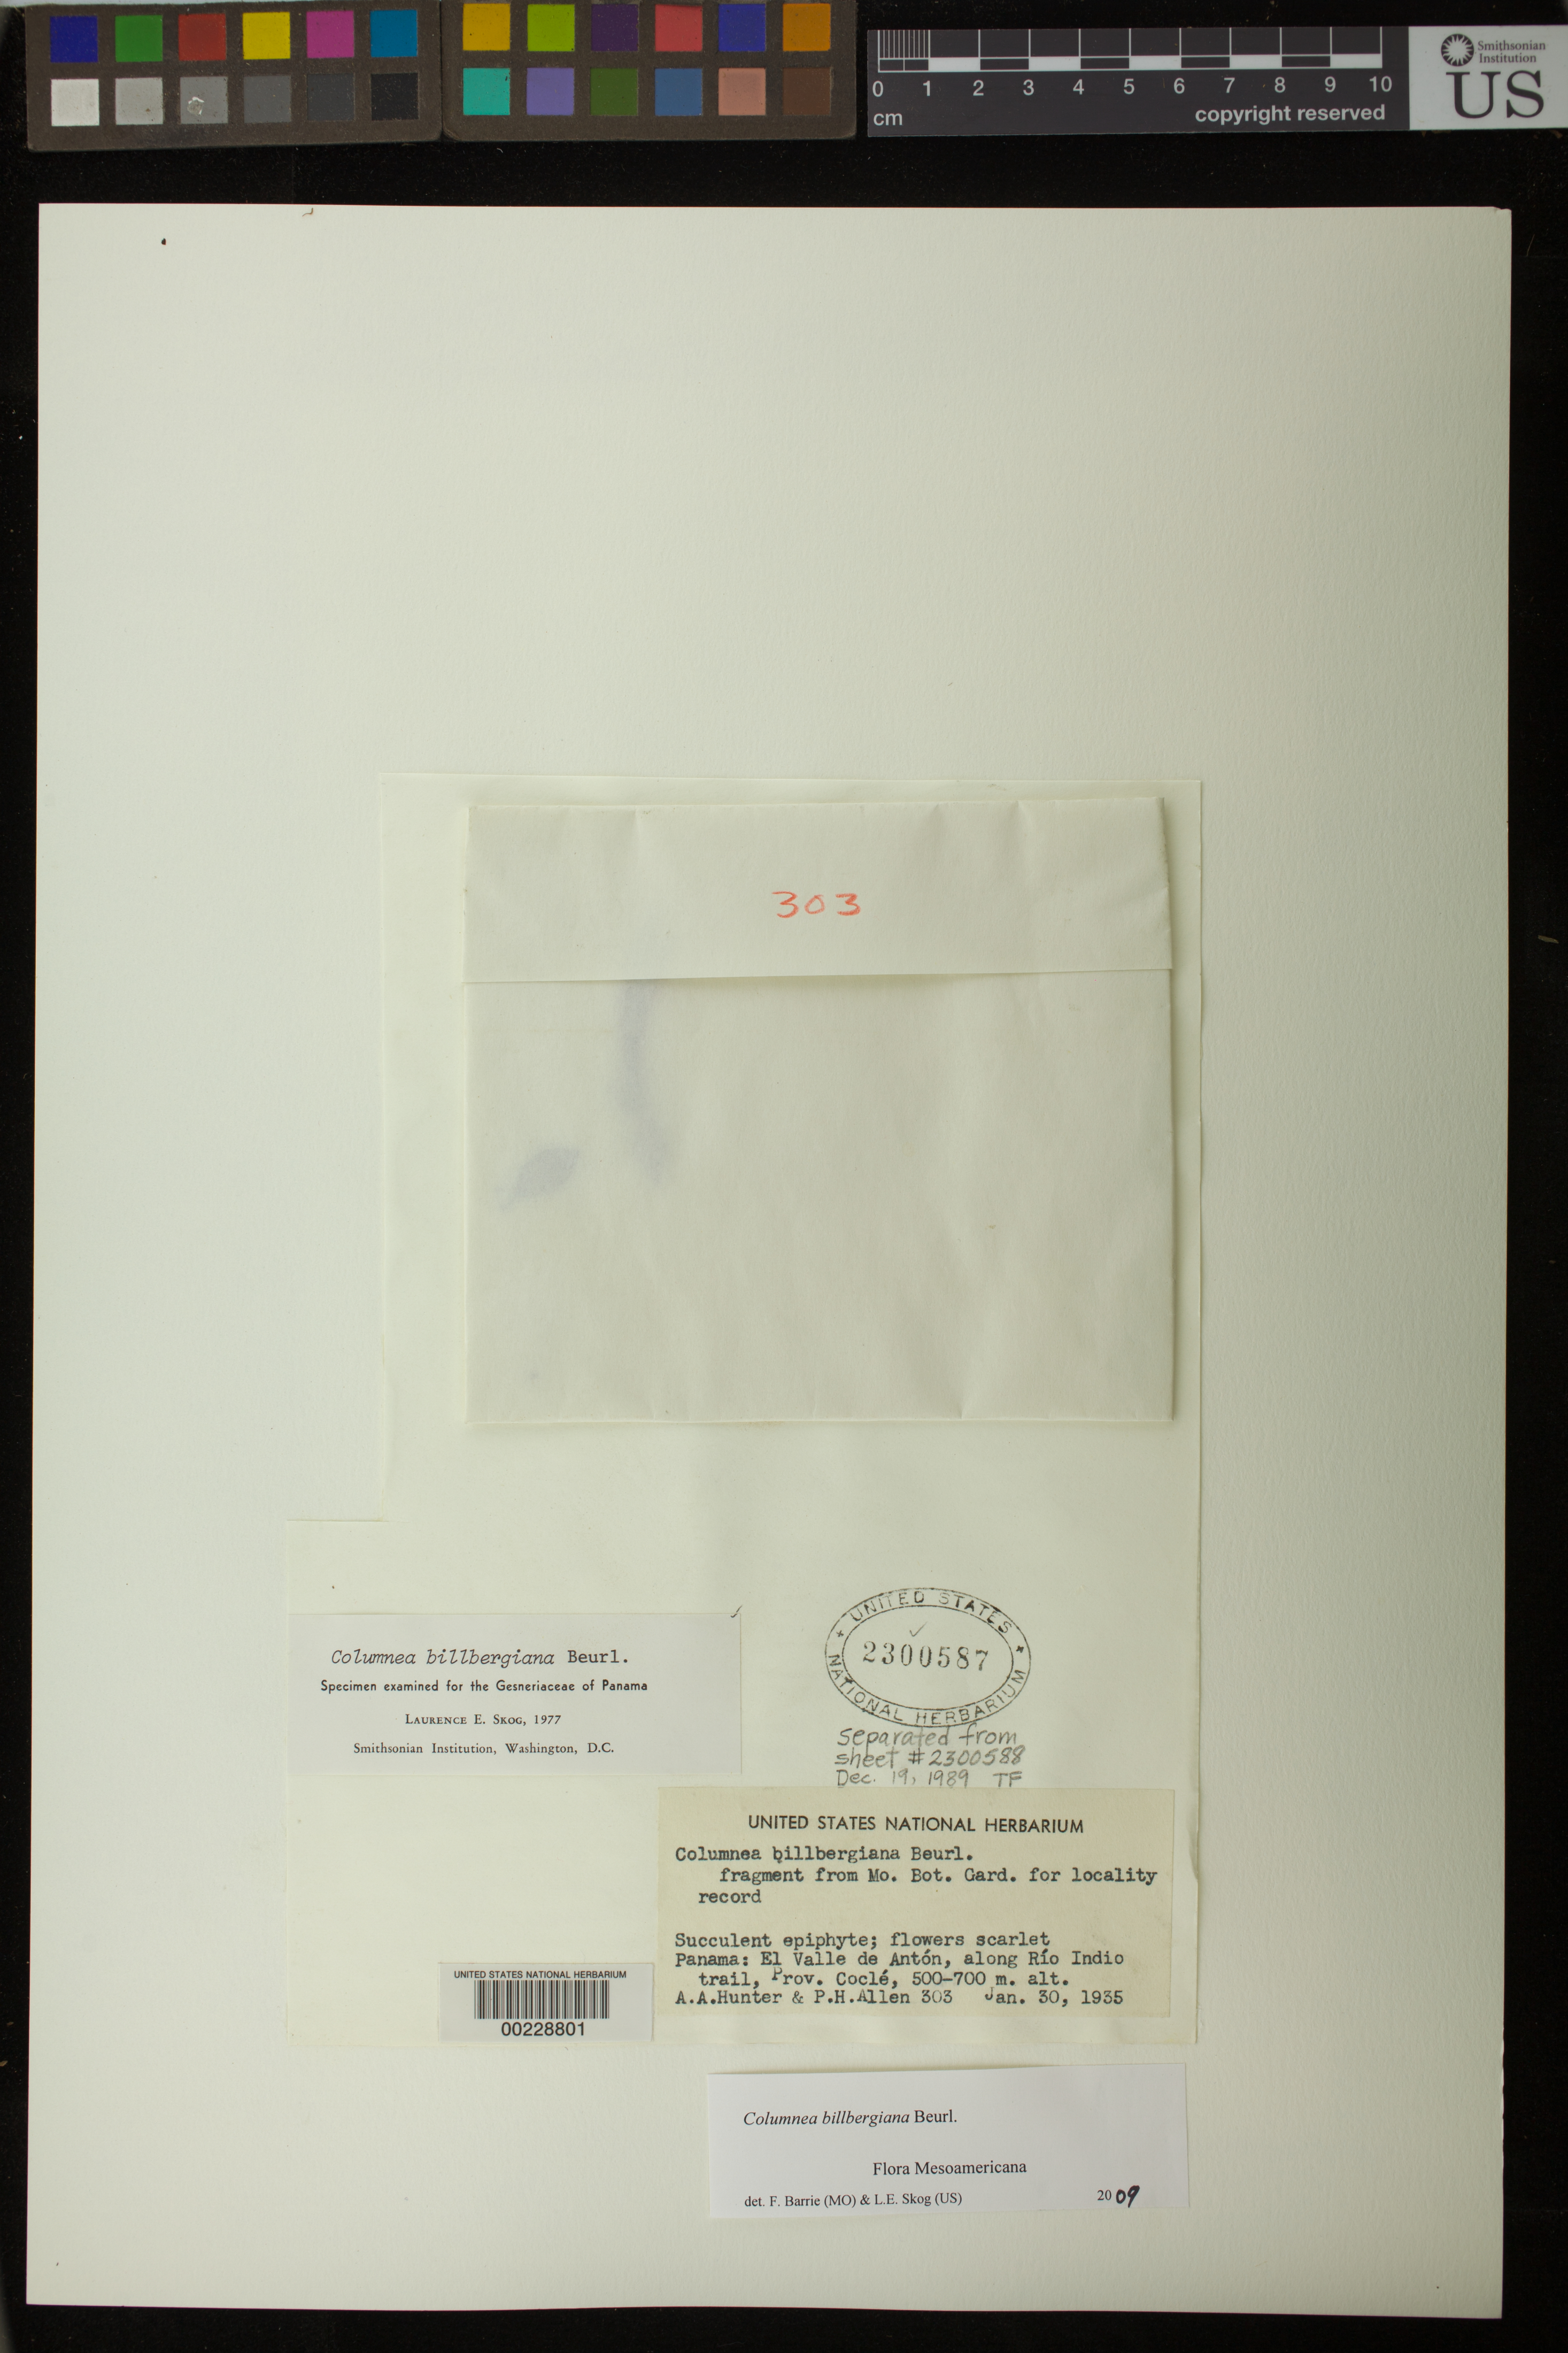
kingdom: Plantae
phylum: Tracheophyta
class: Magnoliopsida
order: Lamiales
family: Gesneriaceae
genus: Columnea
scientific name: Columnea billbergiana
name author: Beurl.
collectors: A. Hunter & P. H. Allen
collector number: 303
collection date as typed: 30 Jan 1935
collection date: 1935-01-30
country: Panama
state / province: Coclé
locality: El Valle de Anton, along Rio Indio trail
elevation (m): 500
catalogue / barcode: US 2300587